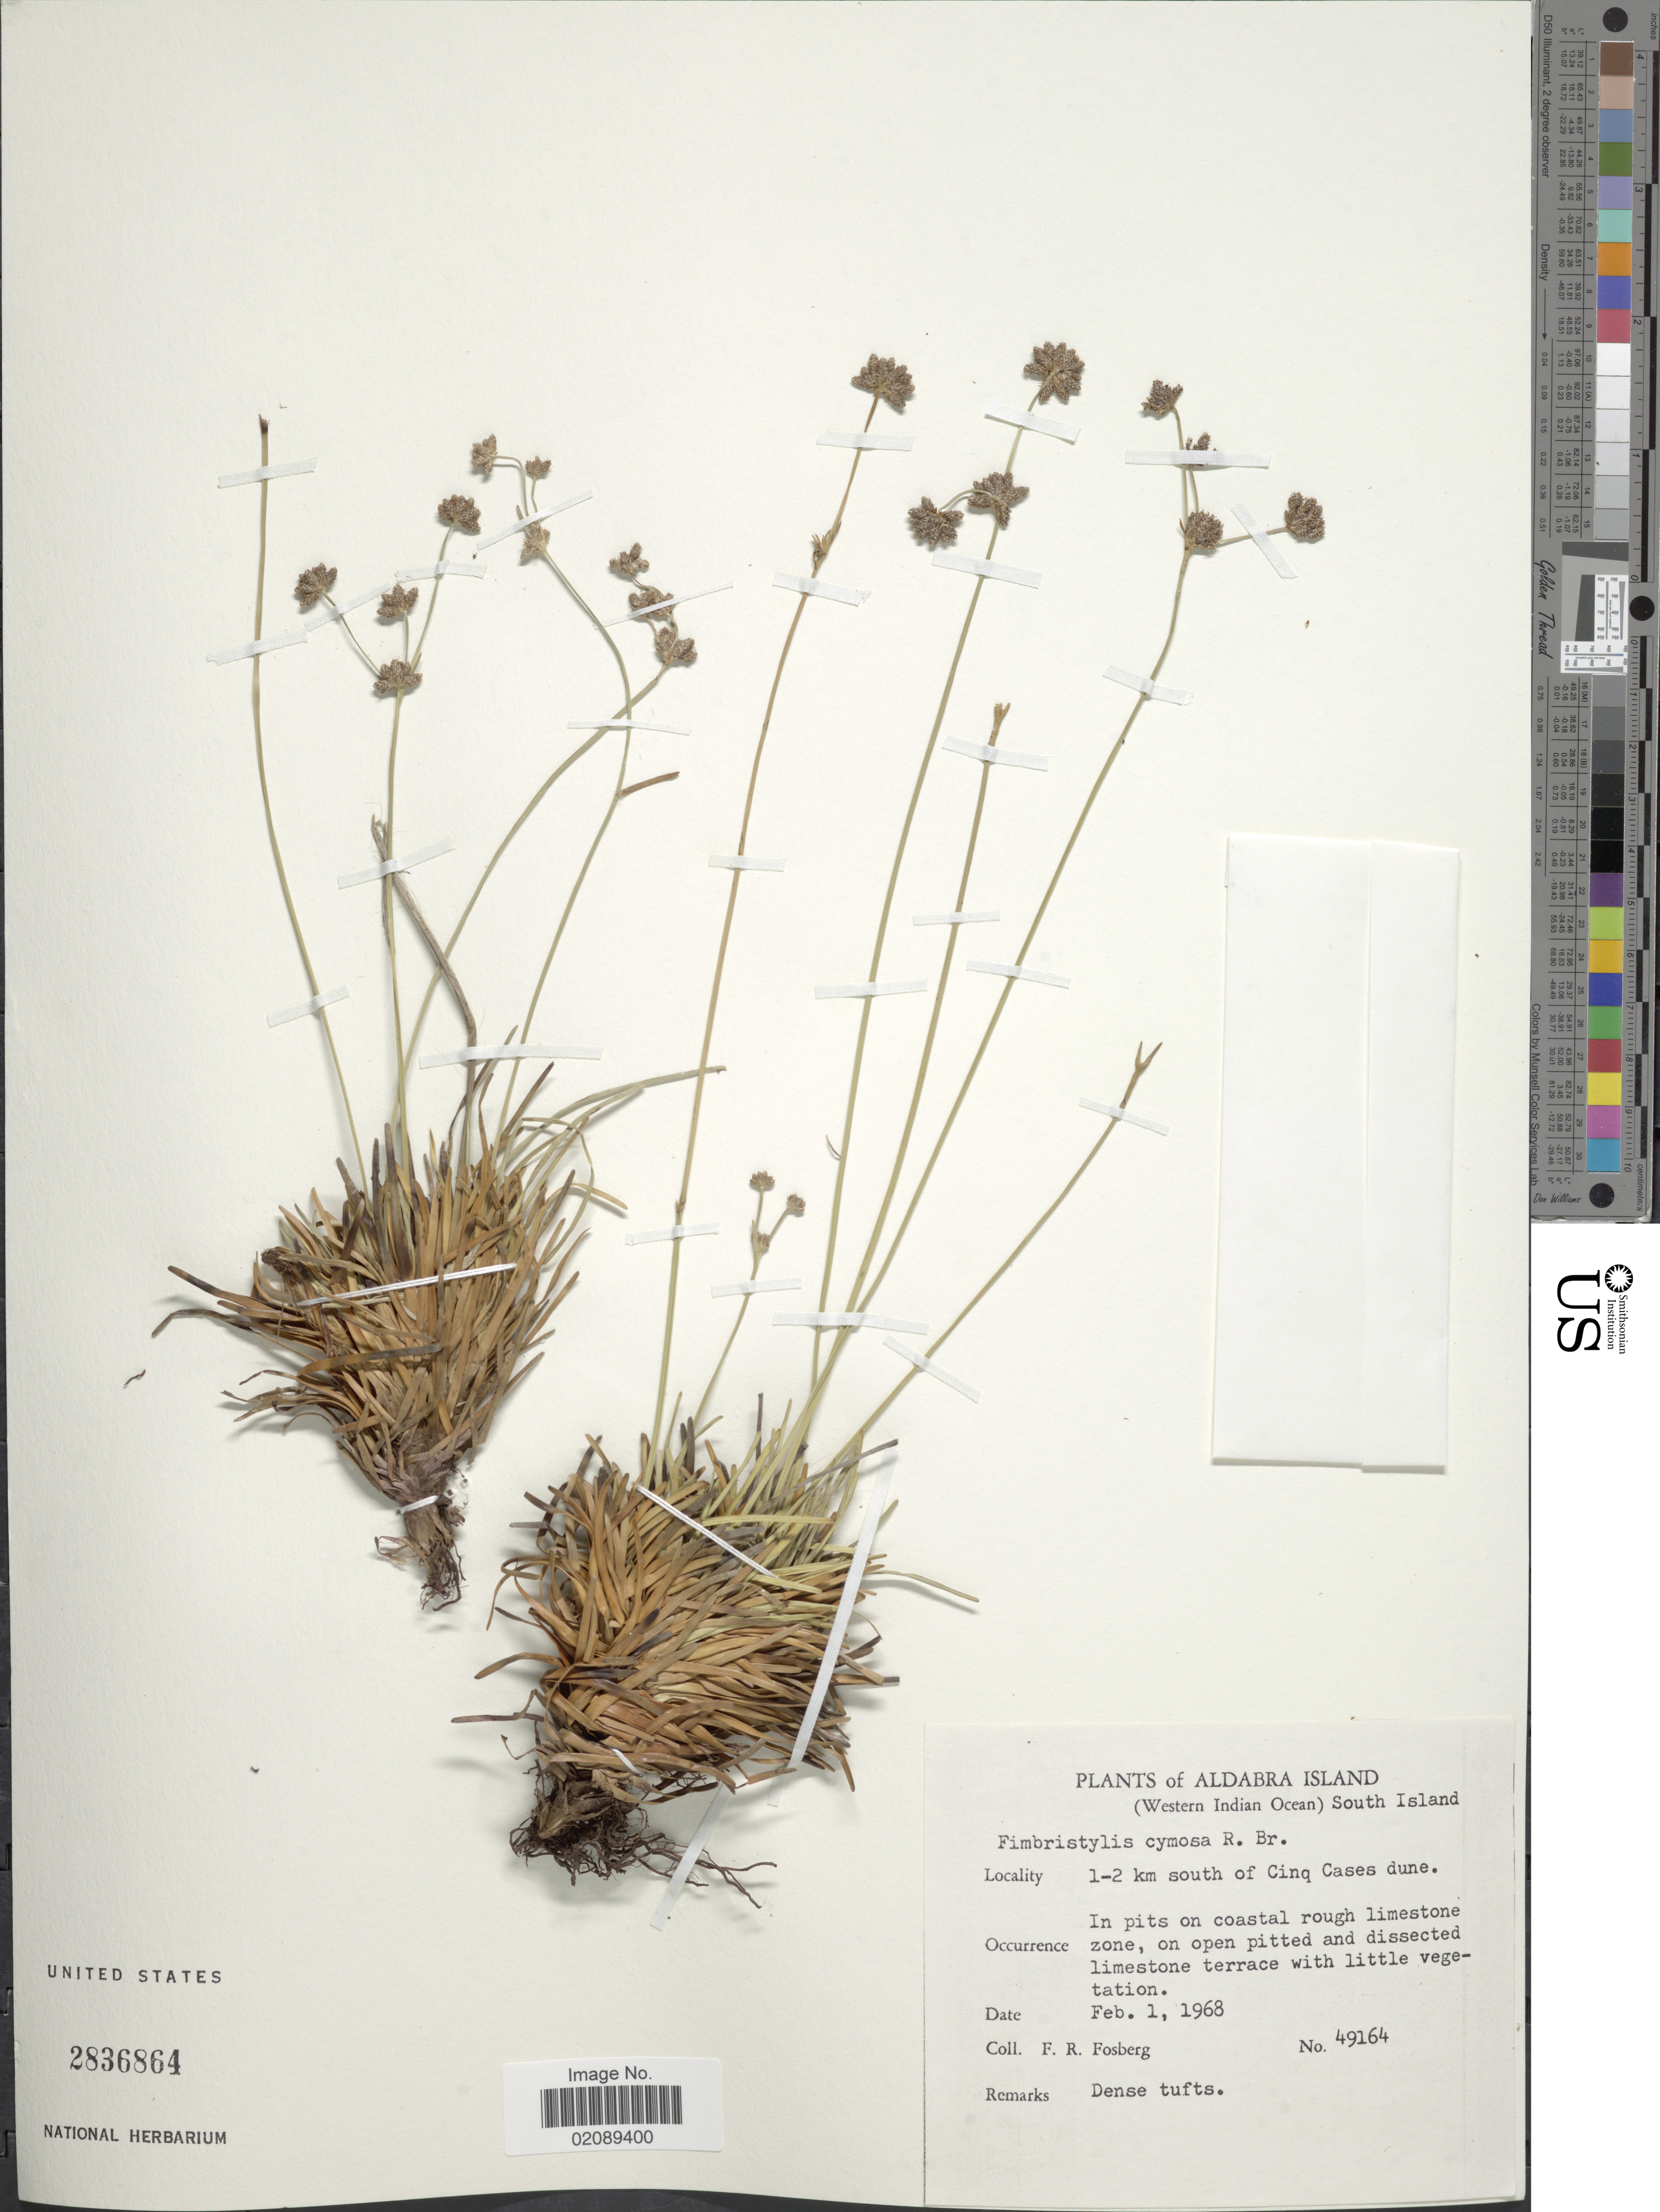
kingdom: Plantae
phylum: Tracheophyta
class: Liliopsida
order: Poales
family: Cyperaceae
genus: Fimbristylis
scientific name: Fimbristylis cymosa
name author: R. Br.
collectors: F. R. Fosberg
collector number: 49164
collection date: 1968-02-01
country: Seychelles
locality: Aldabra Island (western Indian Ocean), South Island, in pits on coastal rough limestone zone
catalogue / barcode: US 2836864